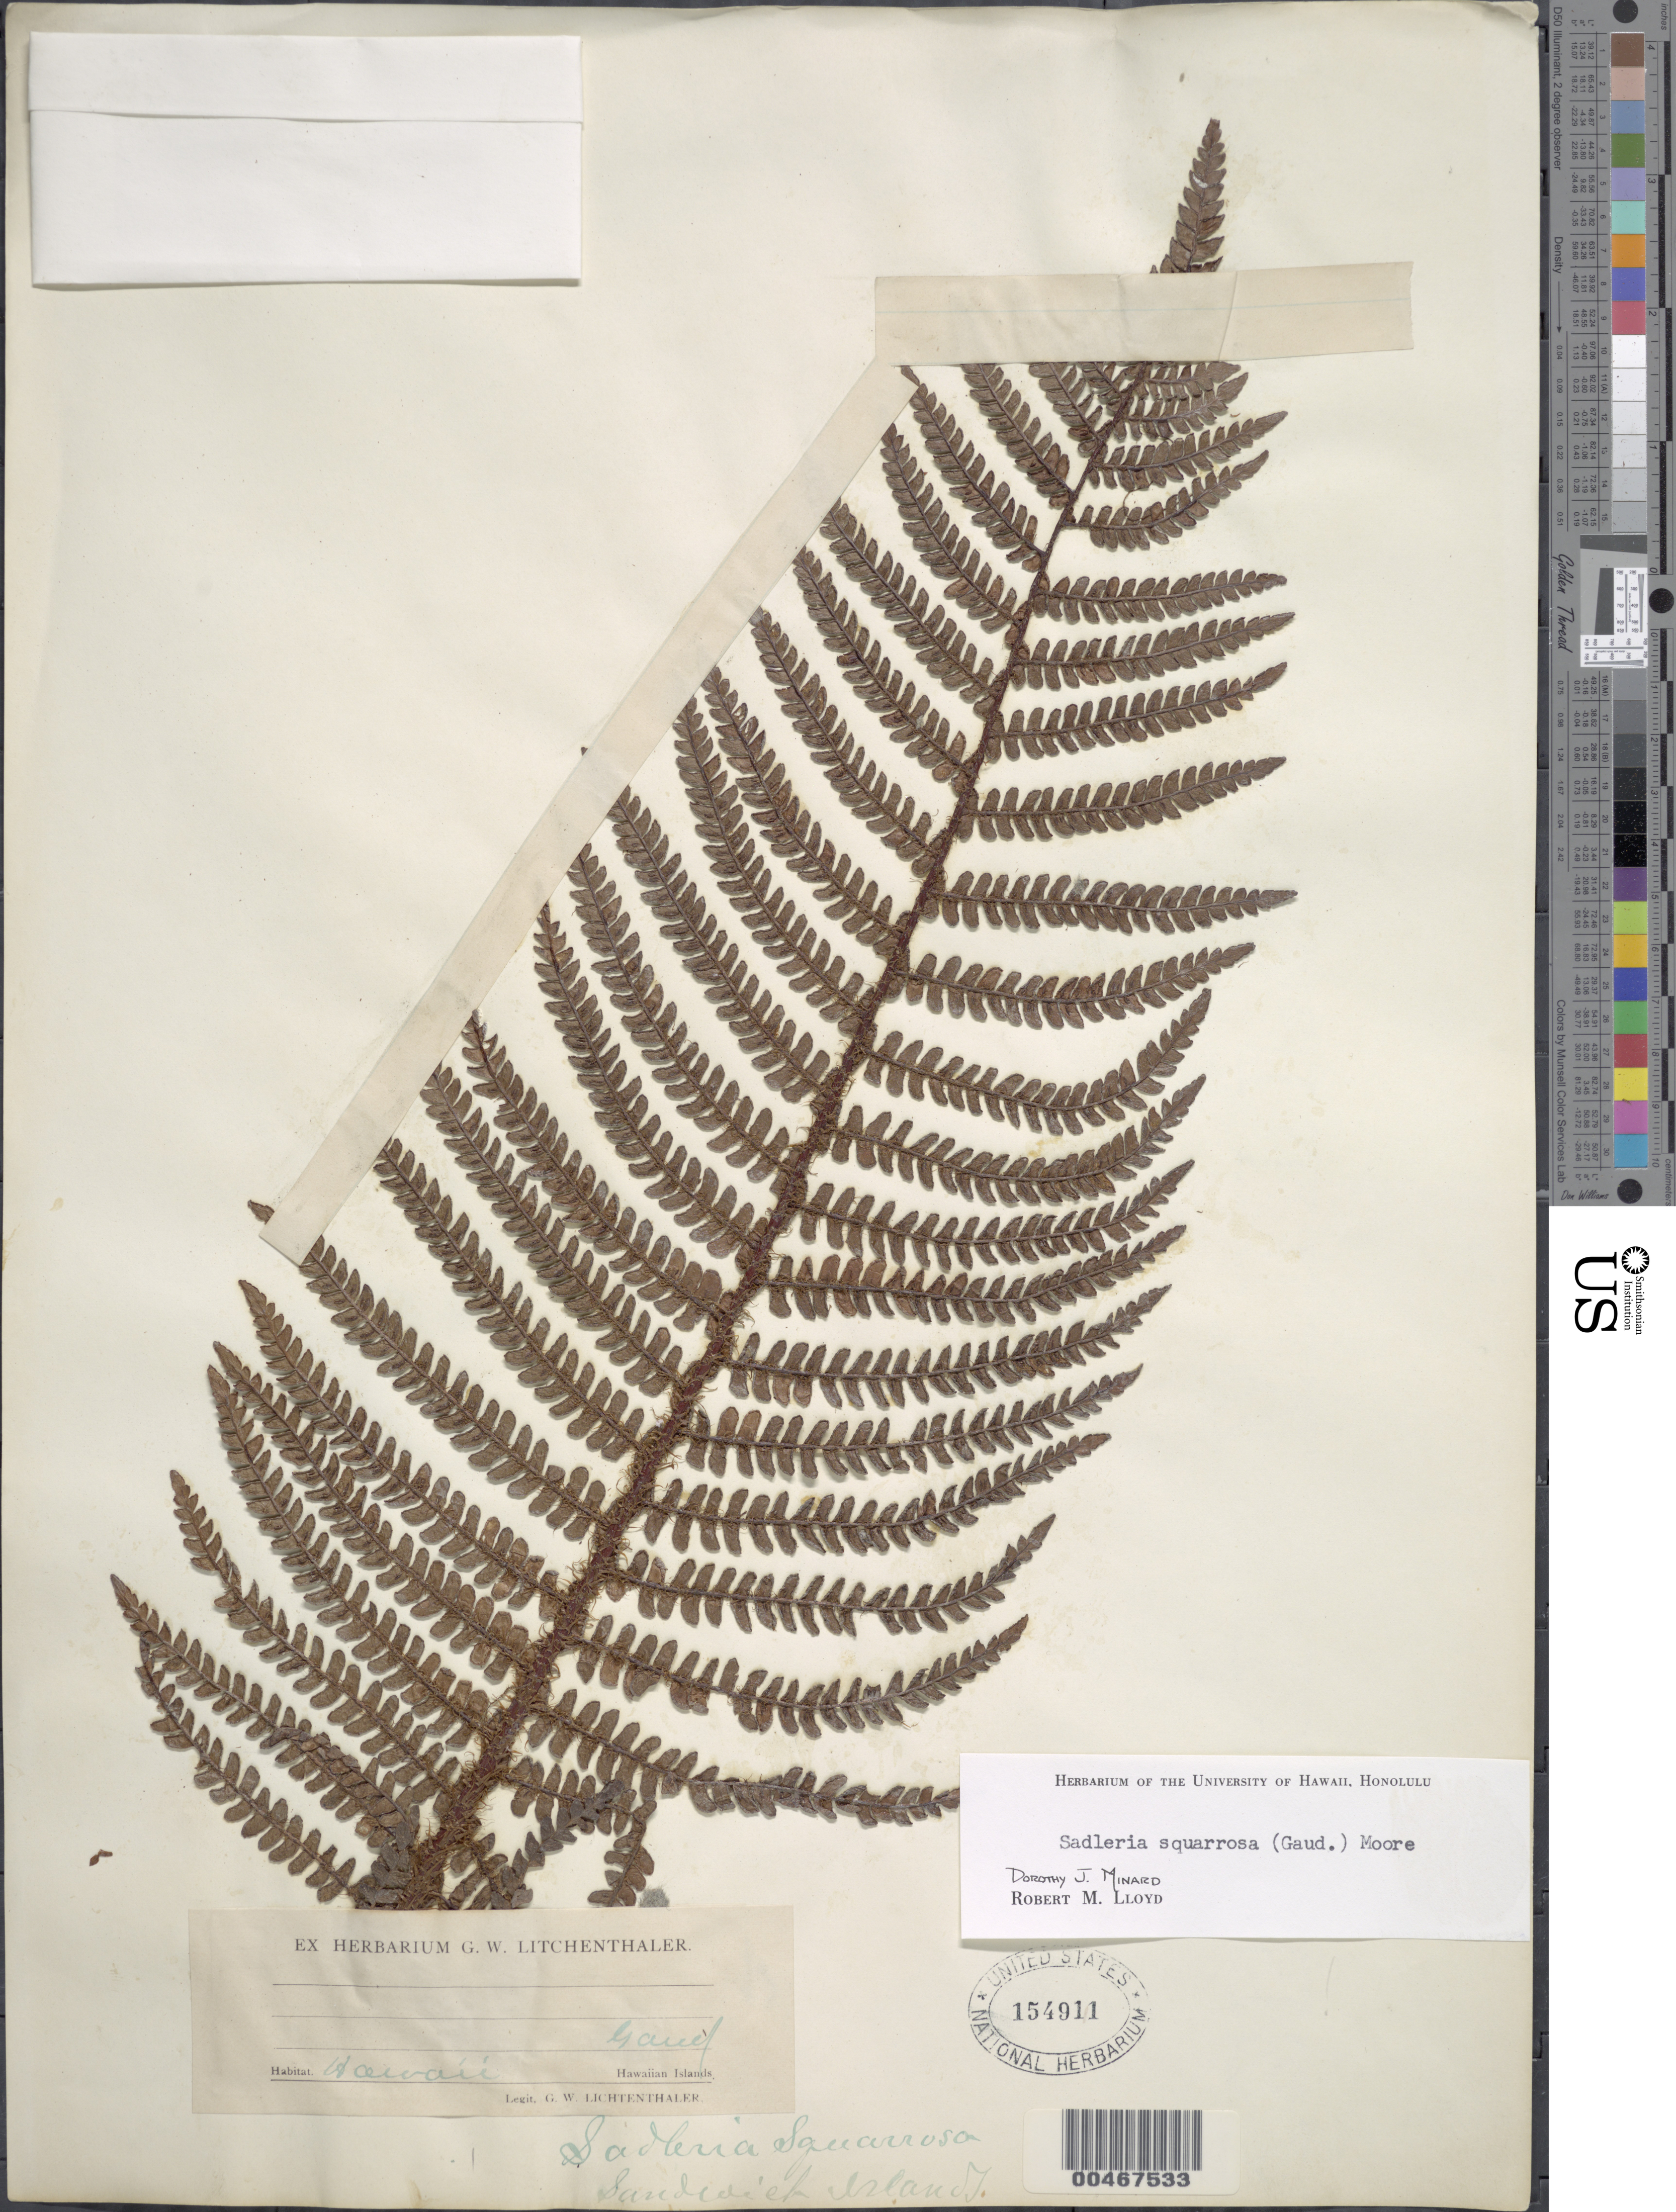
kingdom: Plantae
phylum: Tracheophyta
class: Polypodiopsida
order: Polypodiales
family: Blechnaceae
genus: Sadleria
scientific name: Sadleria squarrosa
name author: (Gaudich.) T. Moore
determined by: Minard, D. J.; Lloyd, R. M.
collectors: G. Lichtenthaler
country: United States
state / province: Hawaii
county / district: Kauai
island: Kaua'i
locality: Hawaiian Islands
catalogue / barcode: US 154911